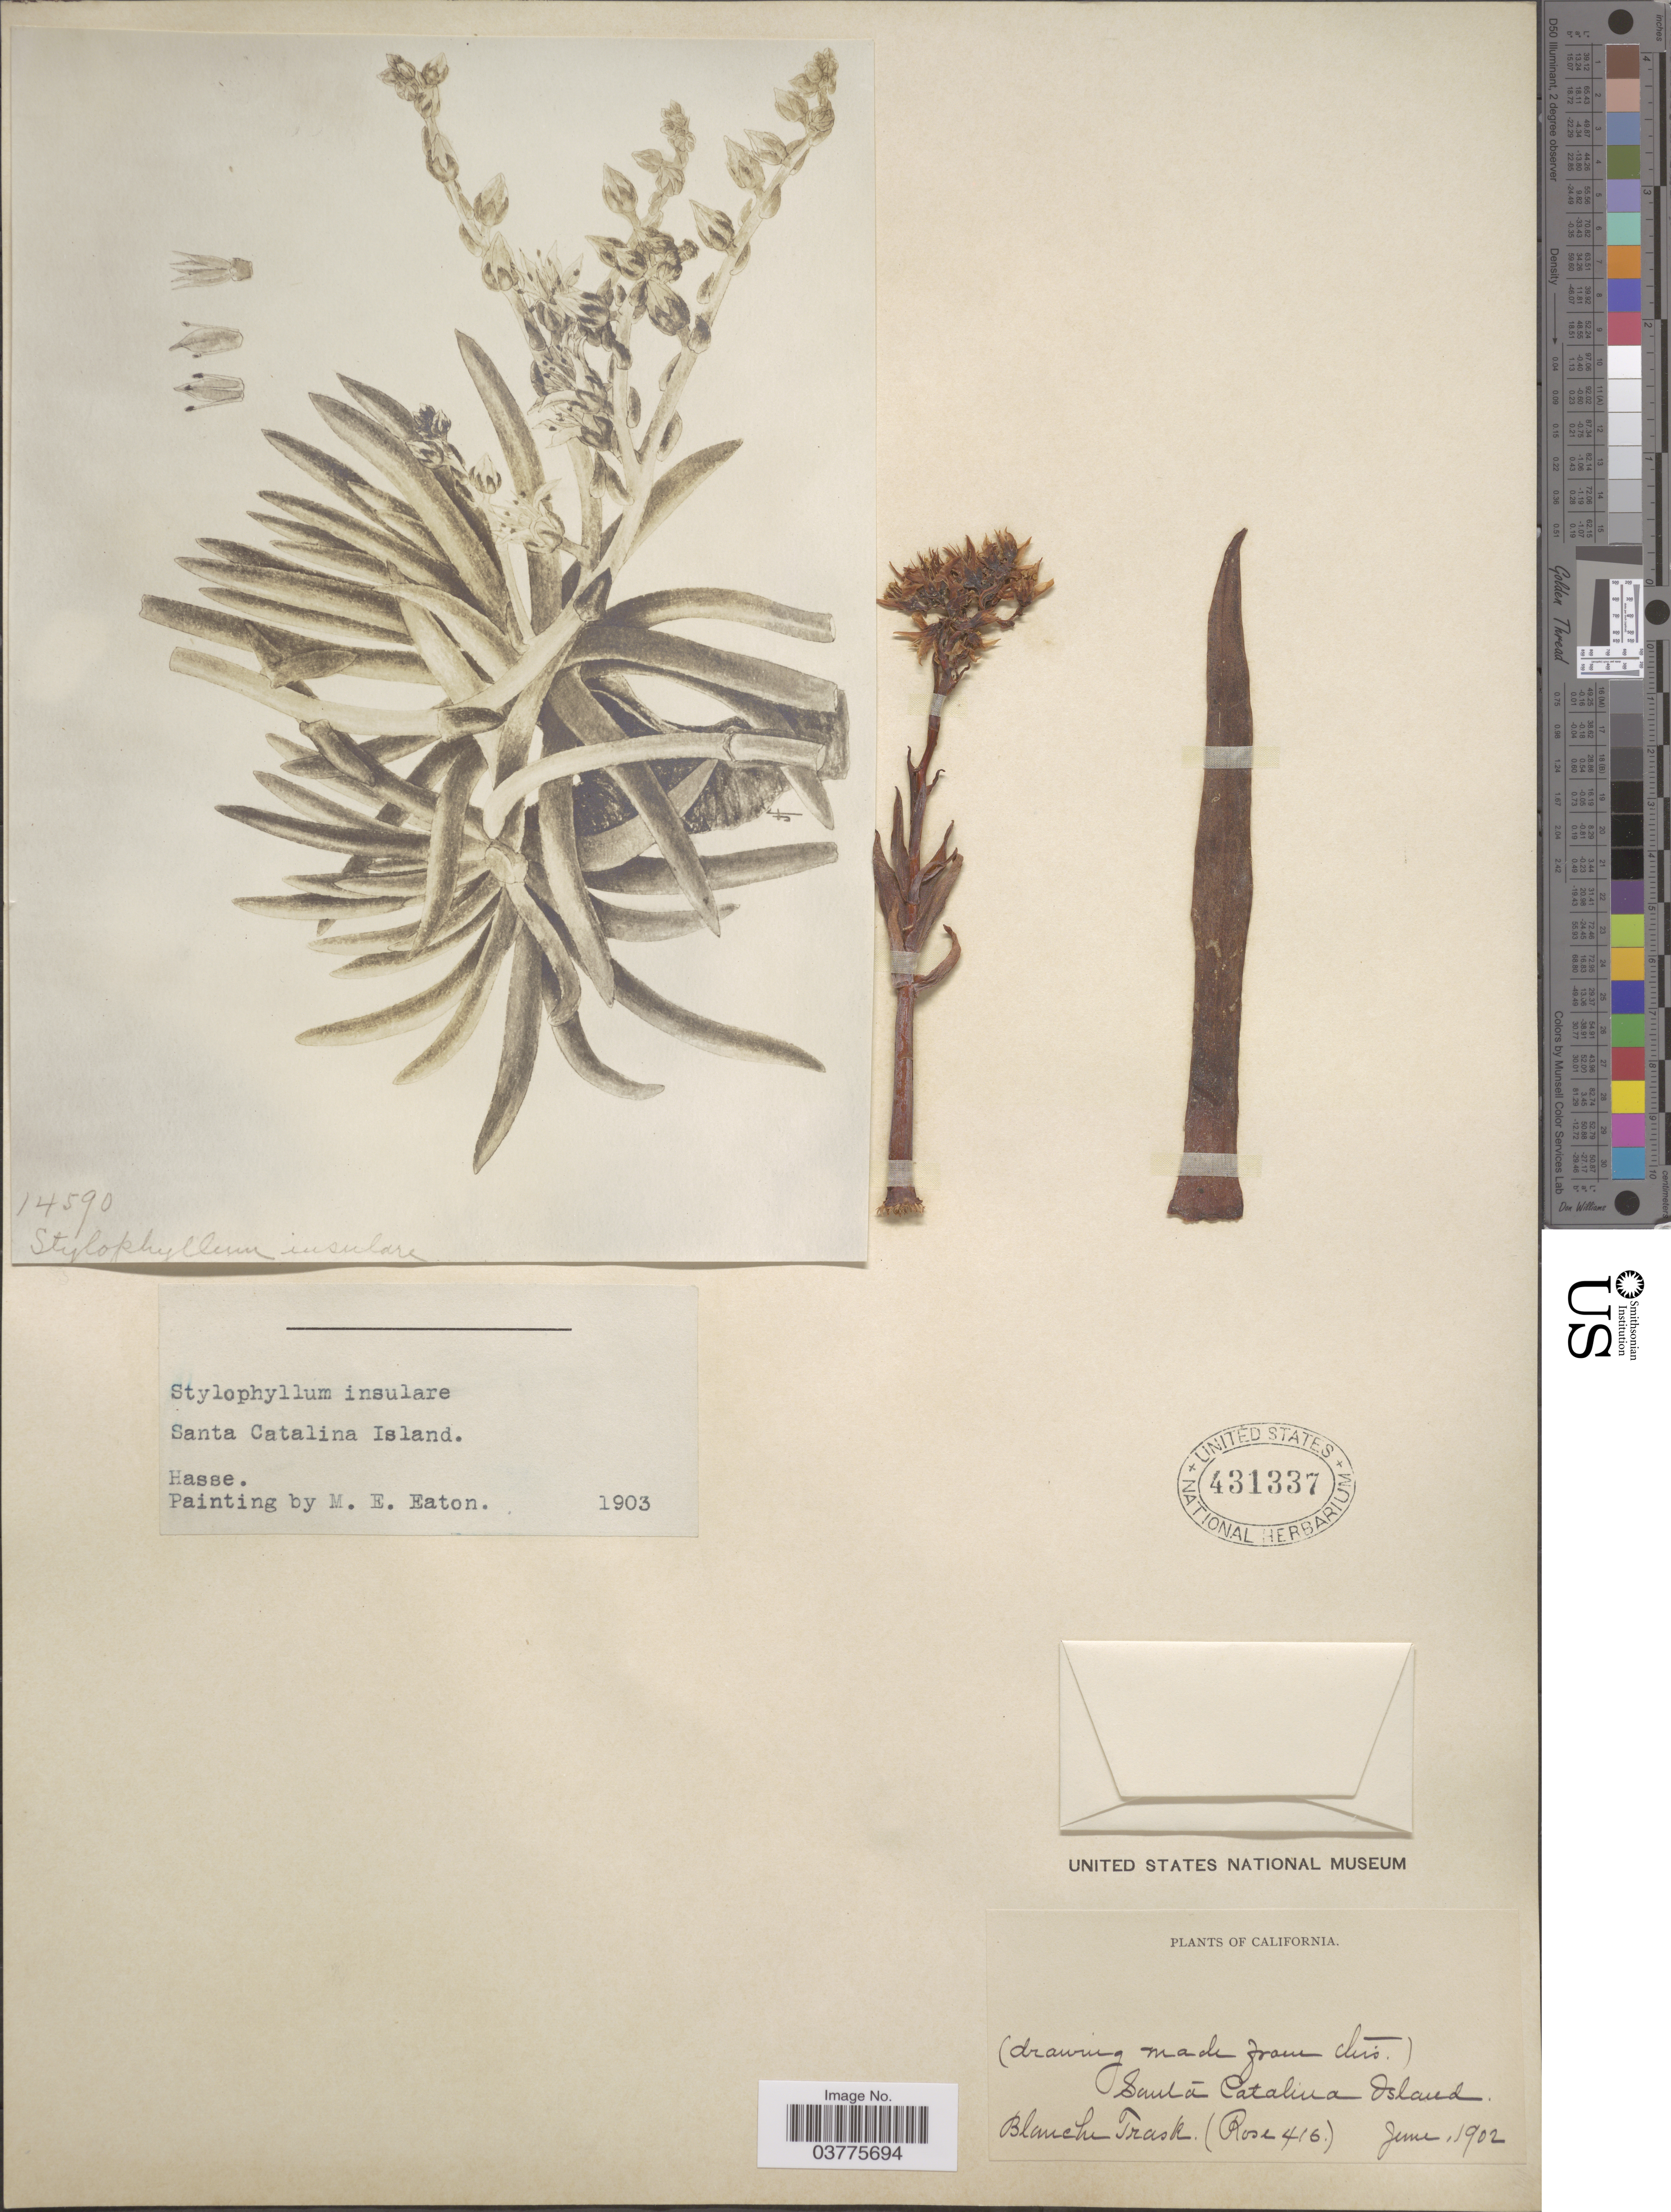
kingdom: Plantae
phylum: Tracheophyta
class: Magnoliopsida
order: Saxifragales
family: Crassulaceae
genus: Dudleya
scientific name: Dudleya virens subsp. insularis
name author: (Rose) Moran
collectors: B. Trask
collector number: Rose416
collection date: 1902-06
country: United States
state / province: California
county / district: Los Angeles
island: Santa Catalina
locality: Santa Catalina Island.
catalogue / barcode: US 431337